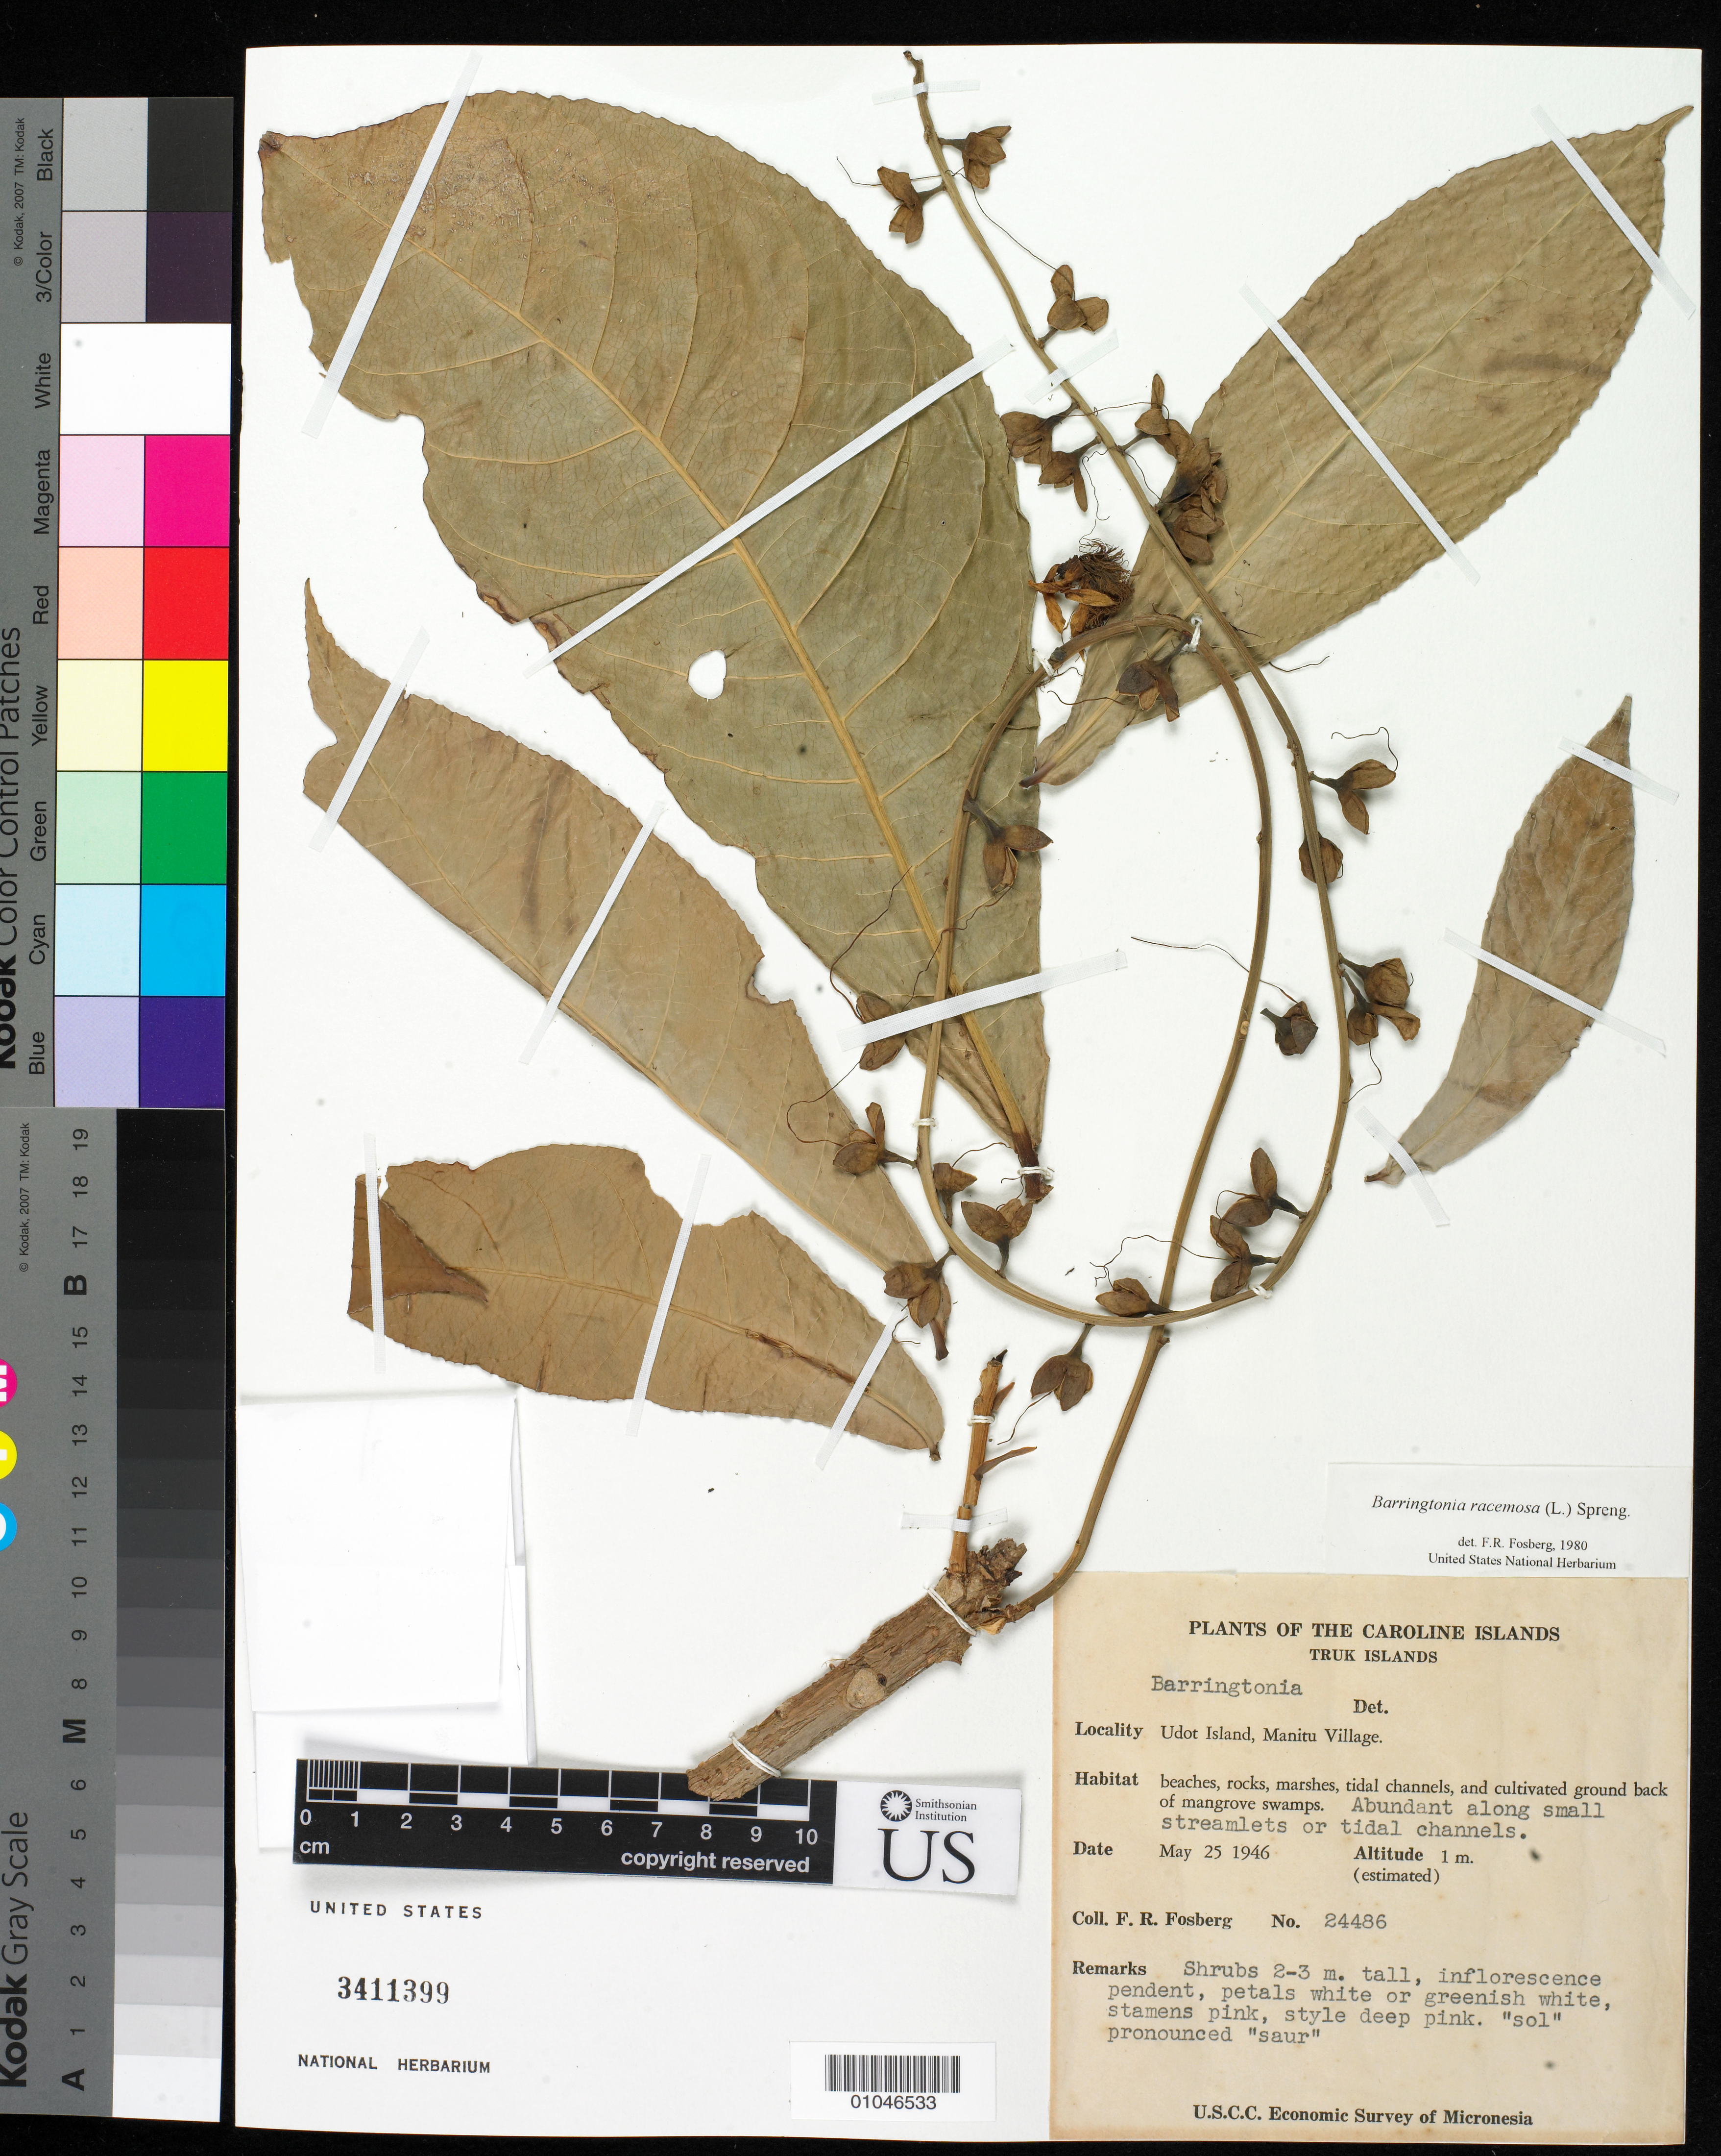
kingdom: Plantae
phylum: Tracheophyta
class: Magnoliopsida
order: Ericales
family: Lecythidaceae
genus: Barringtonia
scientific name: Barringtonia racemosa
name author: (L.) Spreng.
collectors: F. R. Fosberg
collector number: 24486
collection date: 1946-05-25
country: Micronesia, Federated States of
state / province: Truk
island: Udot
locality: Manitu Village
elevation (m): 1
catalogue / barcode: US 3411399